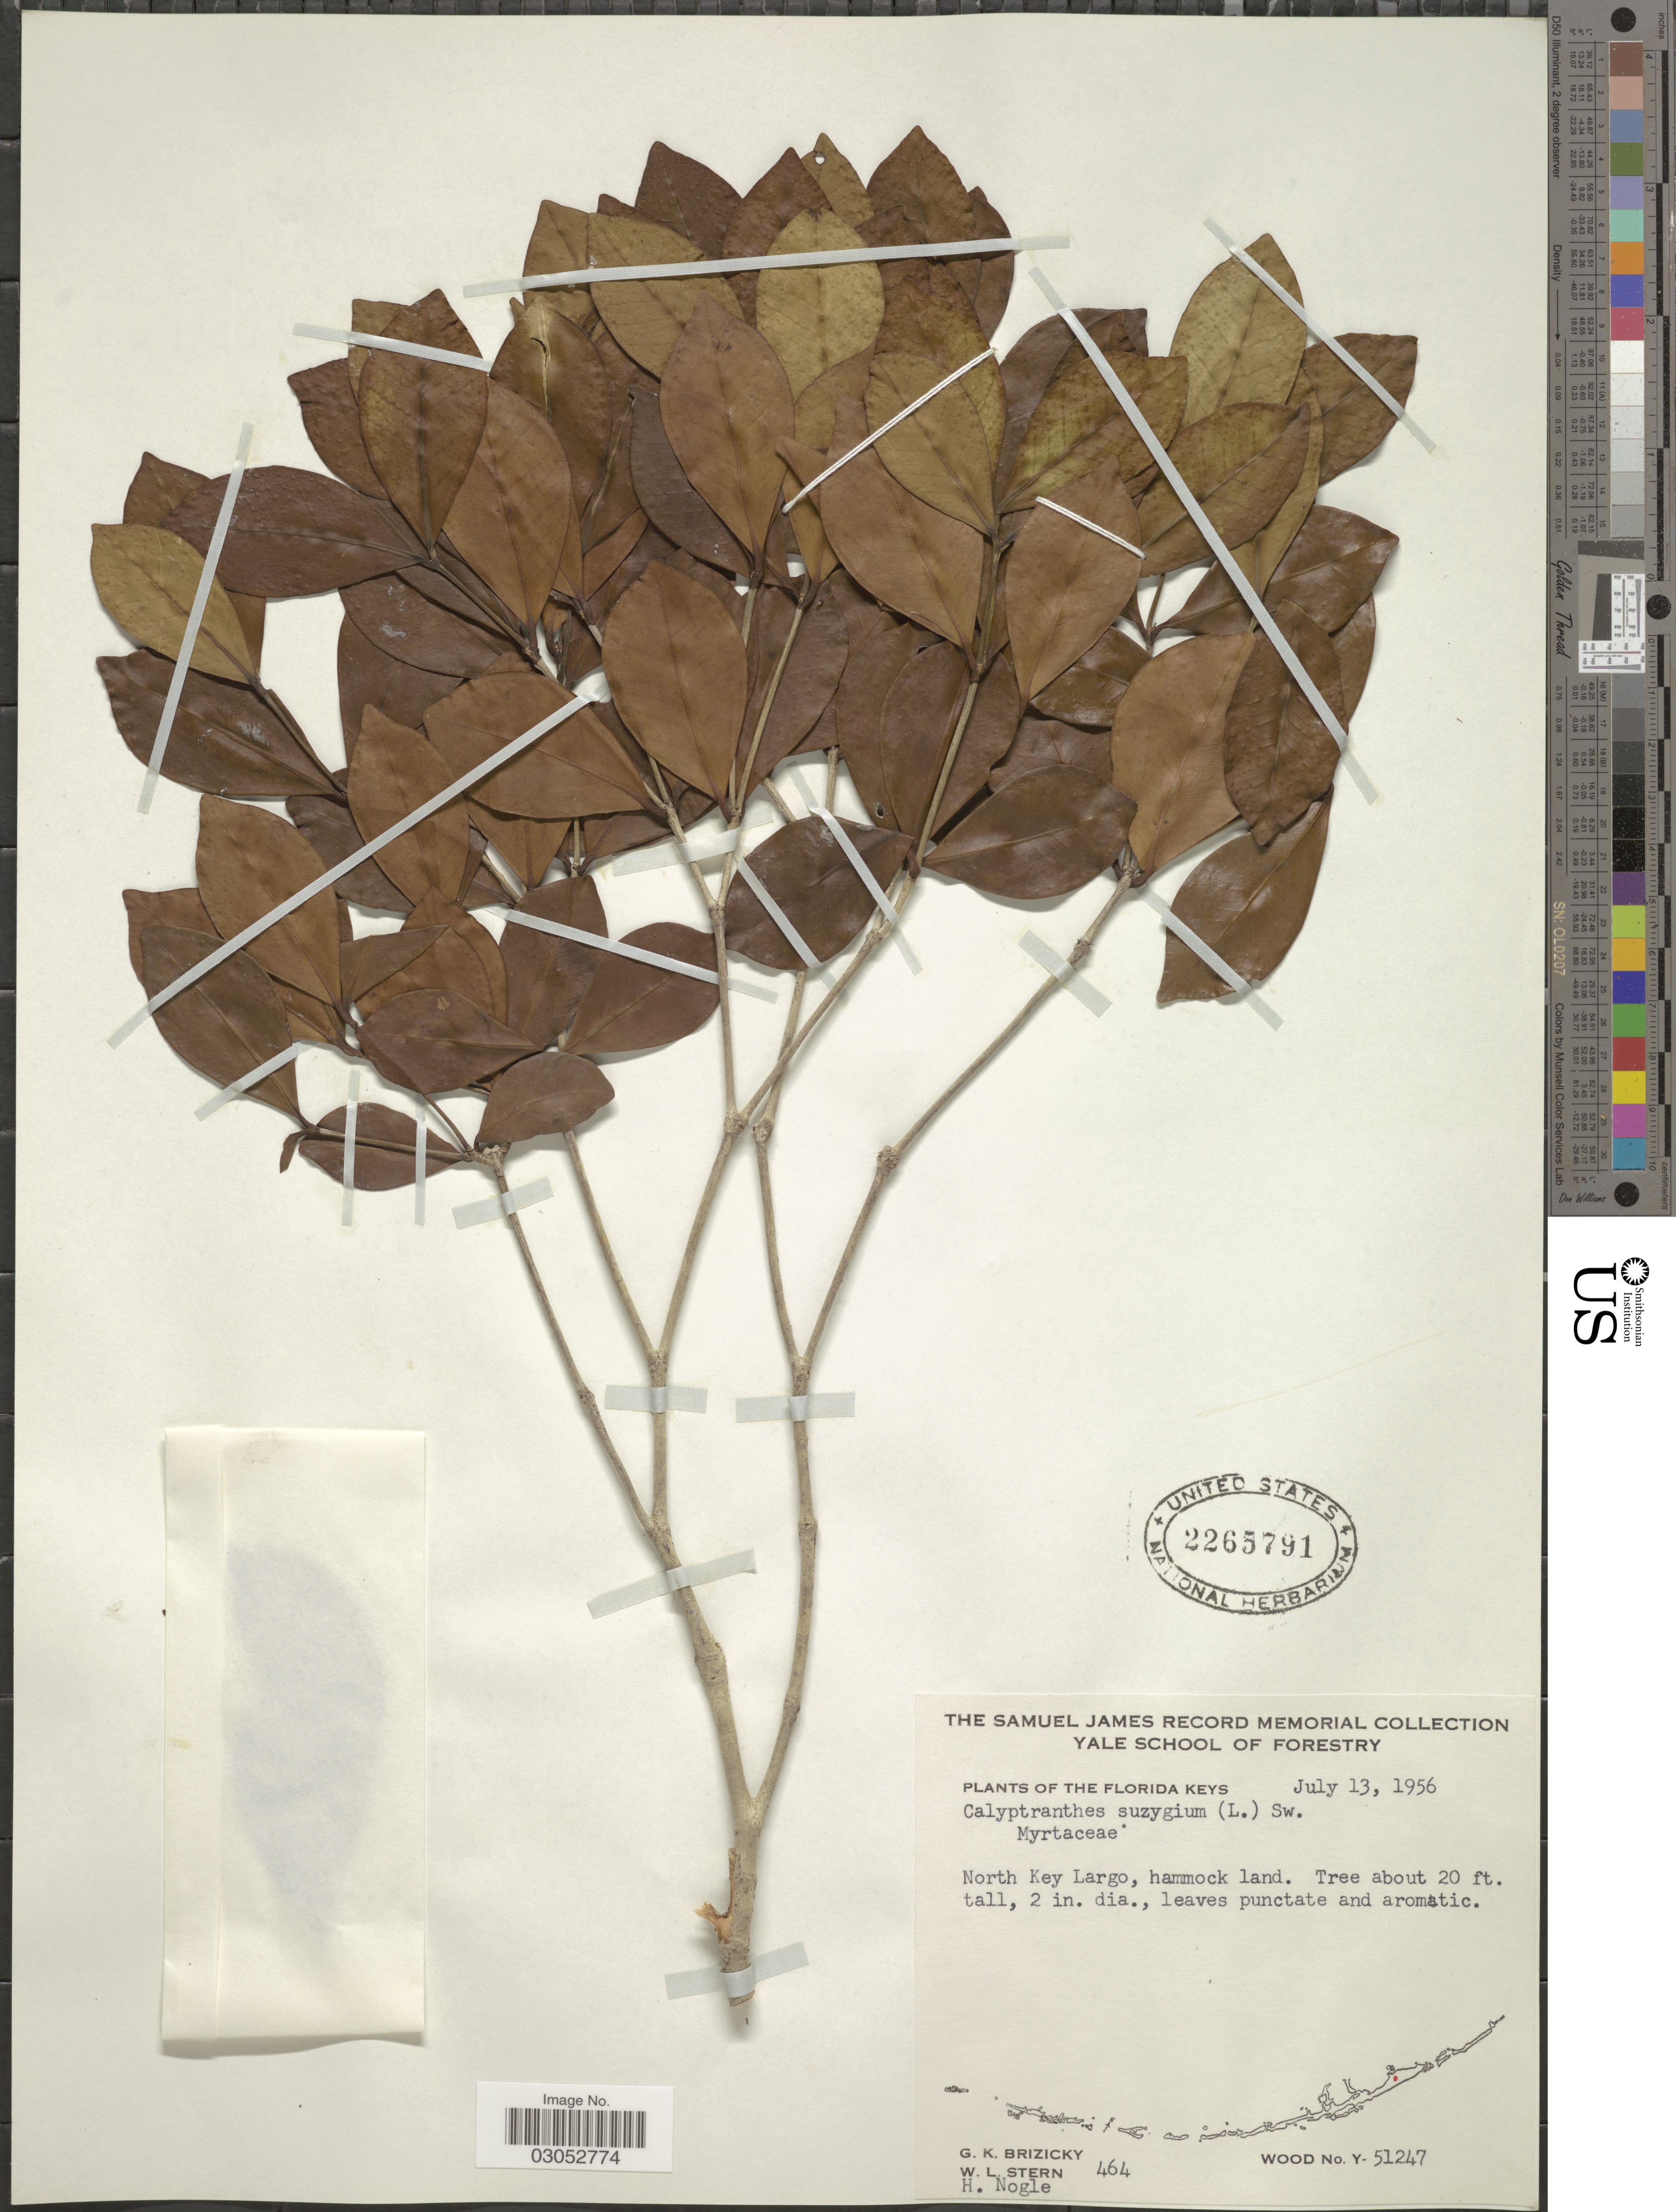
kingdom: Plantae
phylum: Tracheophyta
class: Magnoliopsida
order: Myrtales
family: Myrtaceae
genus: Myrcia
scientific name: Myrcia zuzygium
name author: (L.) A.R. Lourenço & E. Lucas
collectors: G. K. Brizicky, W. L. Stern & H. Nogle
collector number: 464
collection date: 1956-07-13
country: United States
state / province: Florida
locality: The Florida Keys. North Key Largo, hammock land.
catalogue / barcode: US 2265791